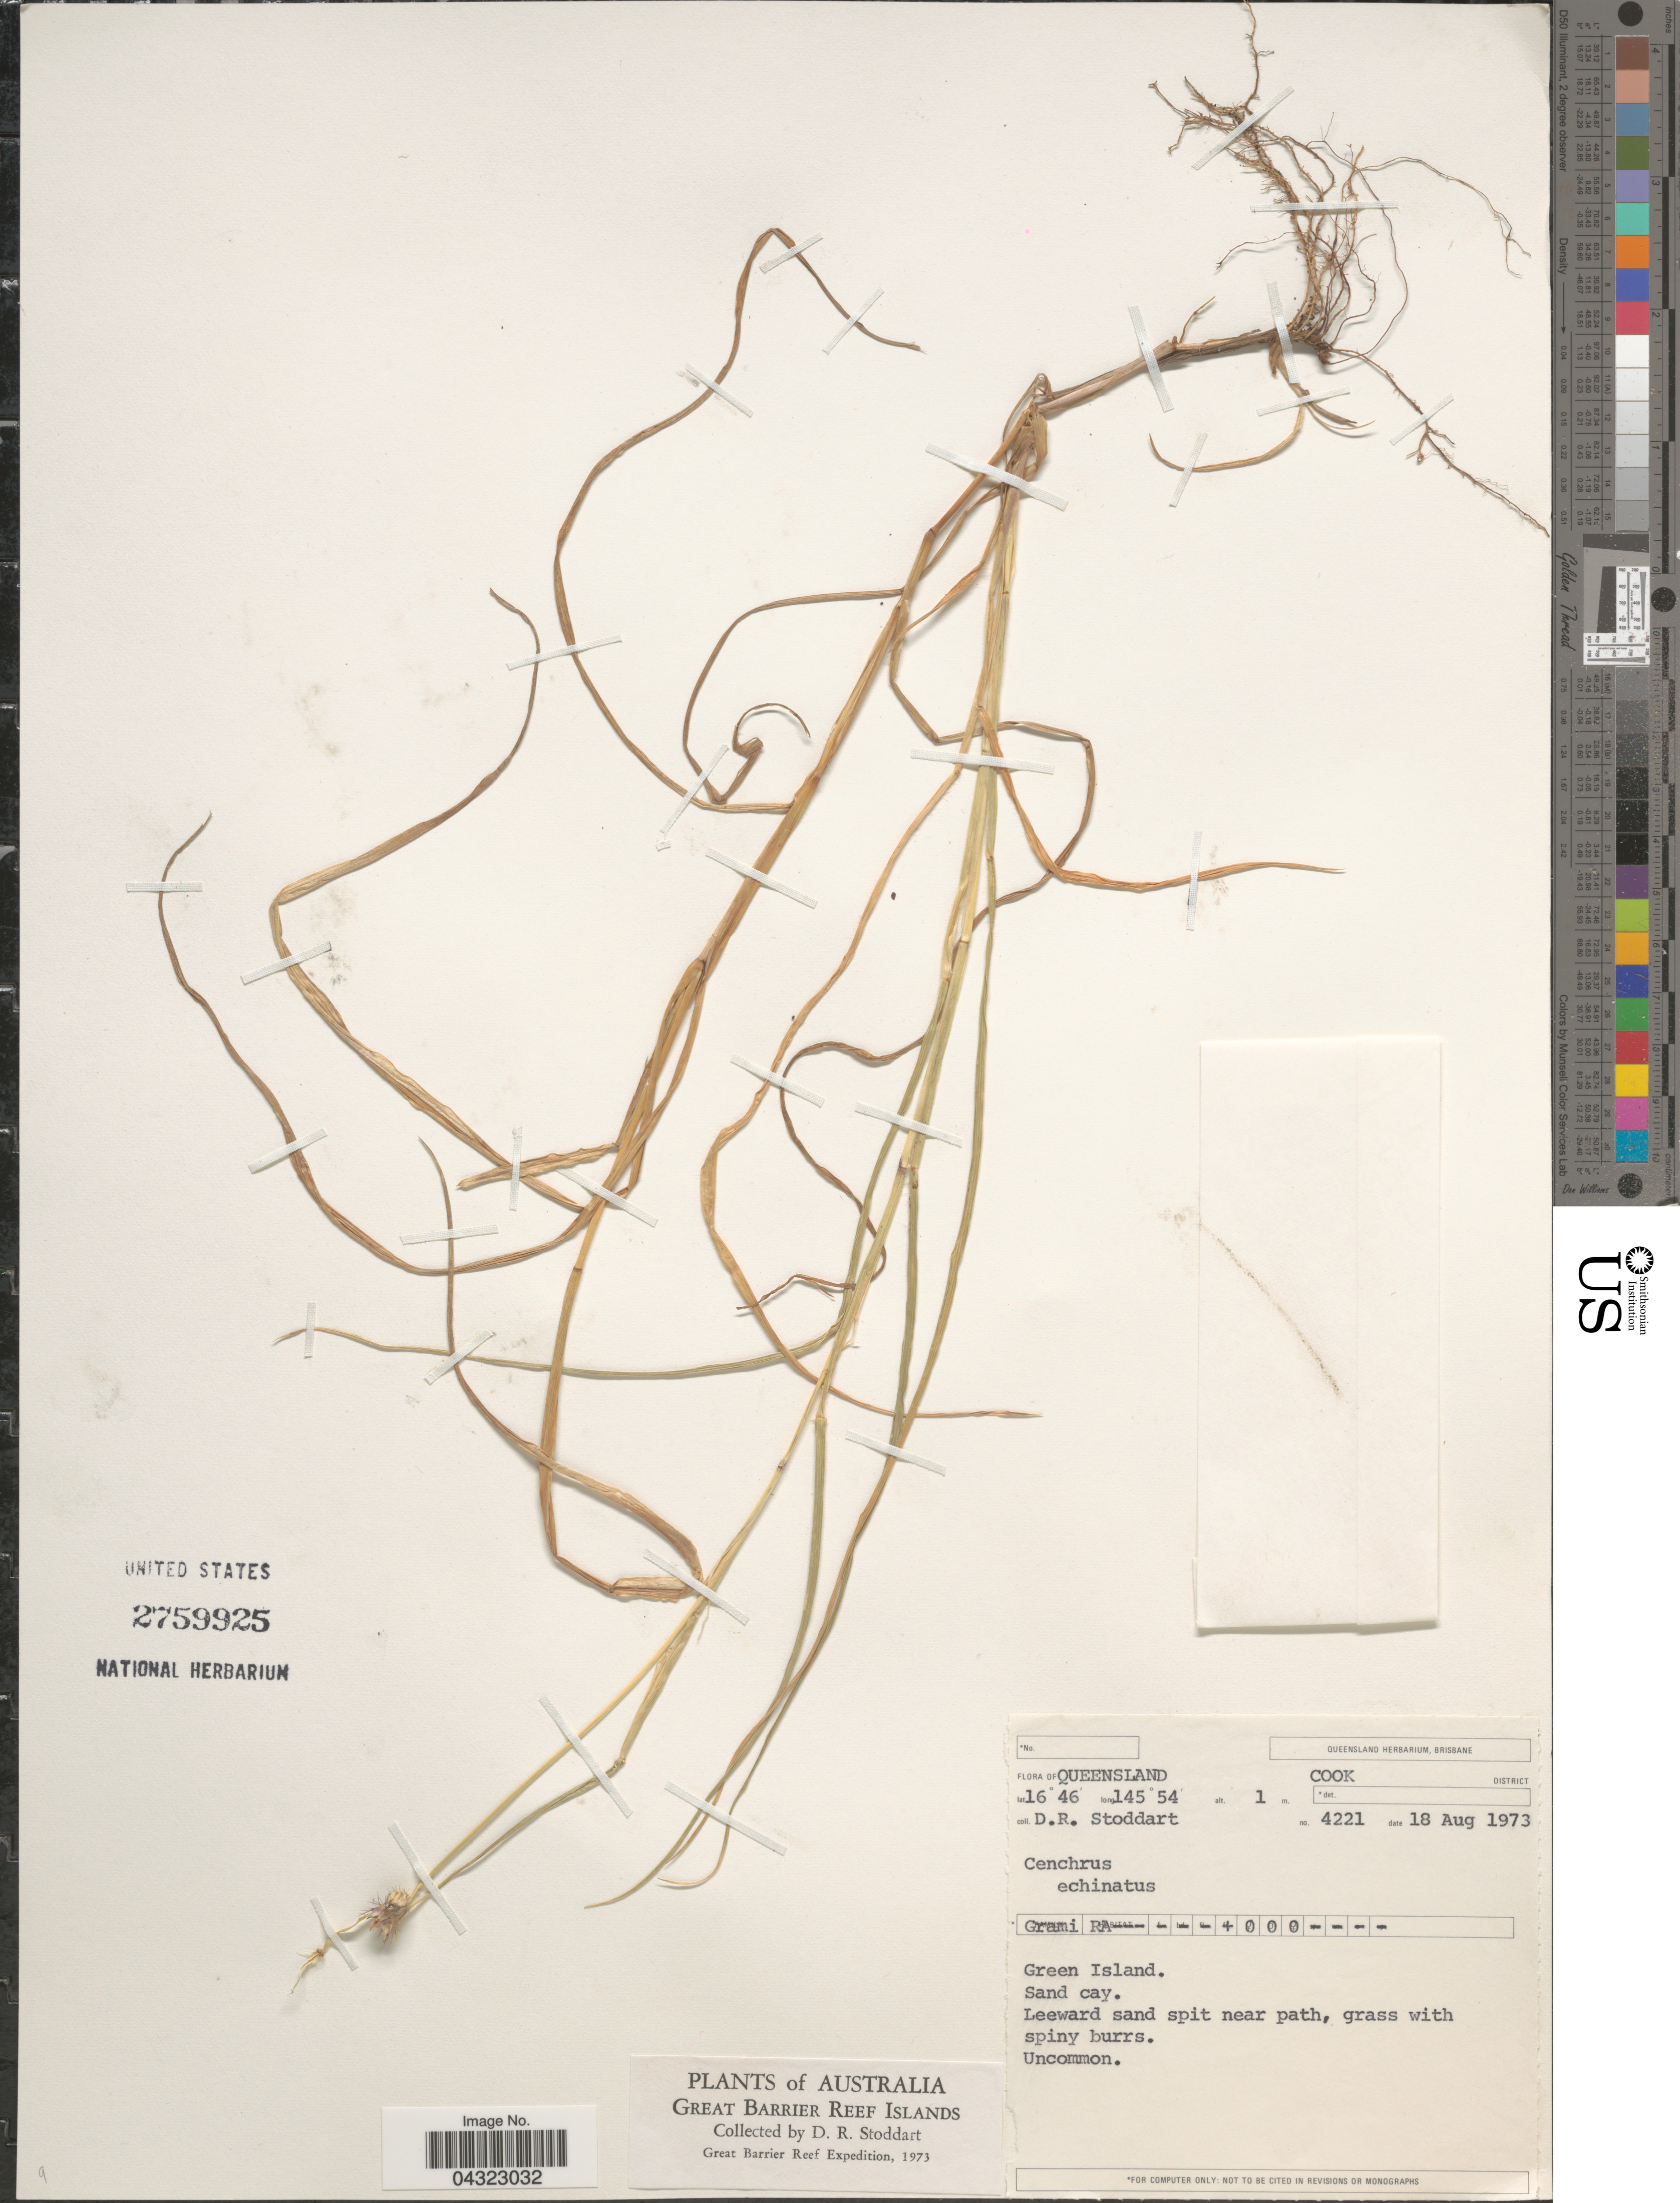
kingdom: Plantae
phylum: Tracheophyta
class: Liliopsida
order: Poales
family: Poaceae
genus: Cenchrus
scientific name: Cenchrus echinatus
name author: L.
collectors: D. R. Stoddart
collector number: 4221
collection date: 1973-08-18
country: Australia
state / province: Queensland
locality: Cook District. Green Island. Great Barrier Reef Islands. Great Barrier Reef Expedition, 1973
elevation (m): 1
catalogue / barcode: US 2759925